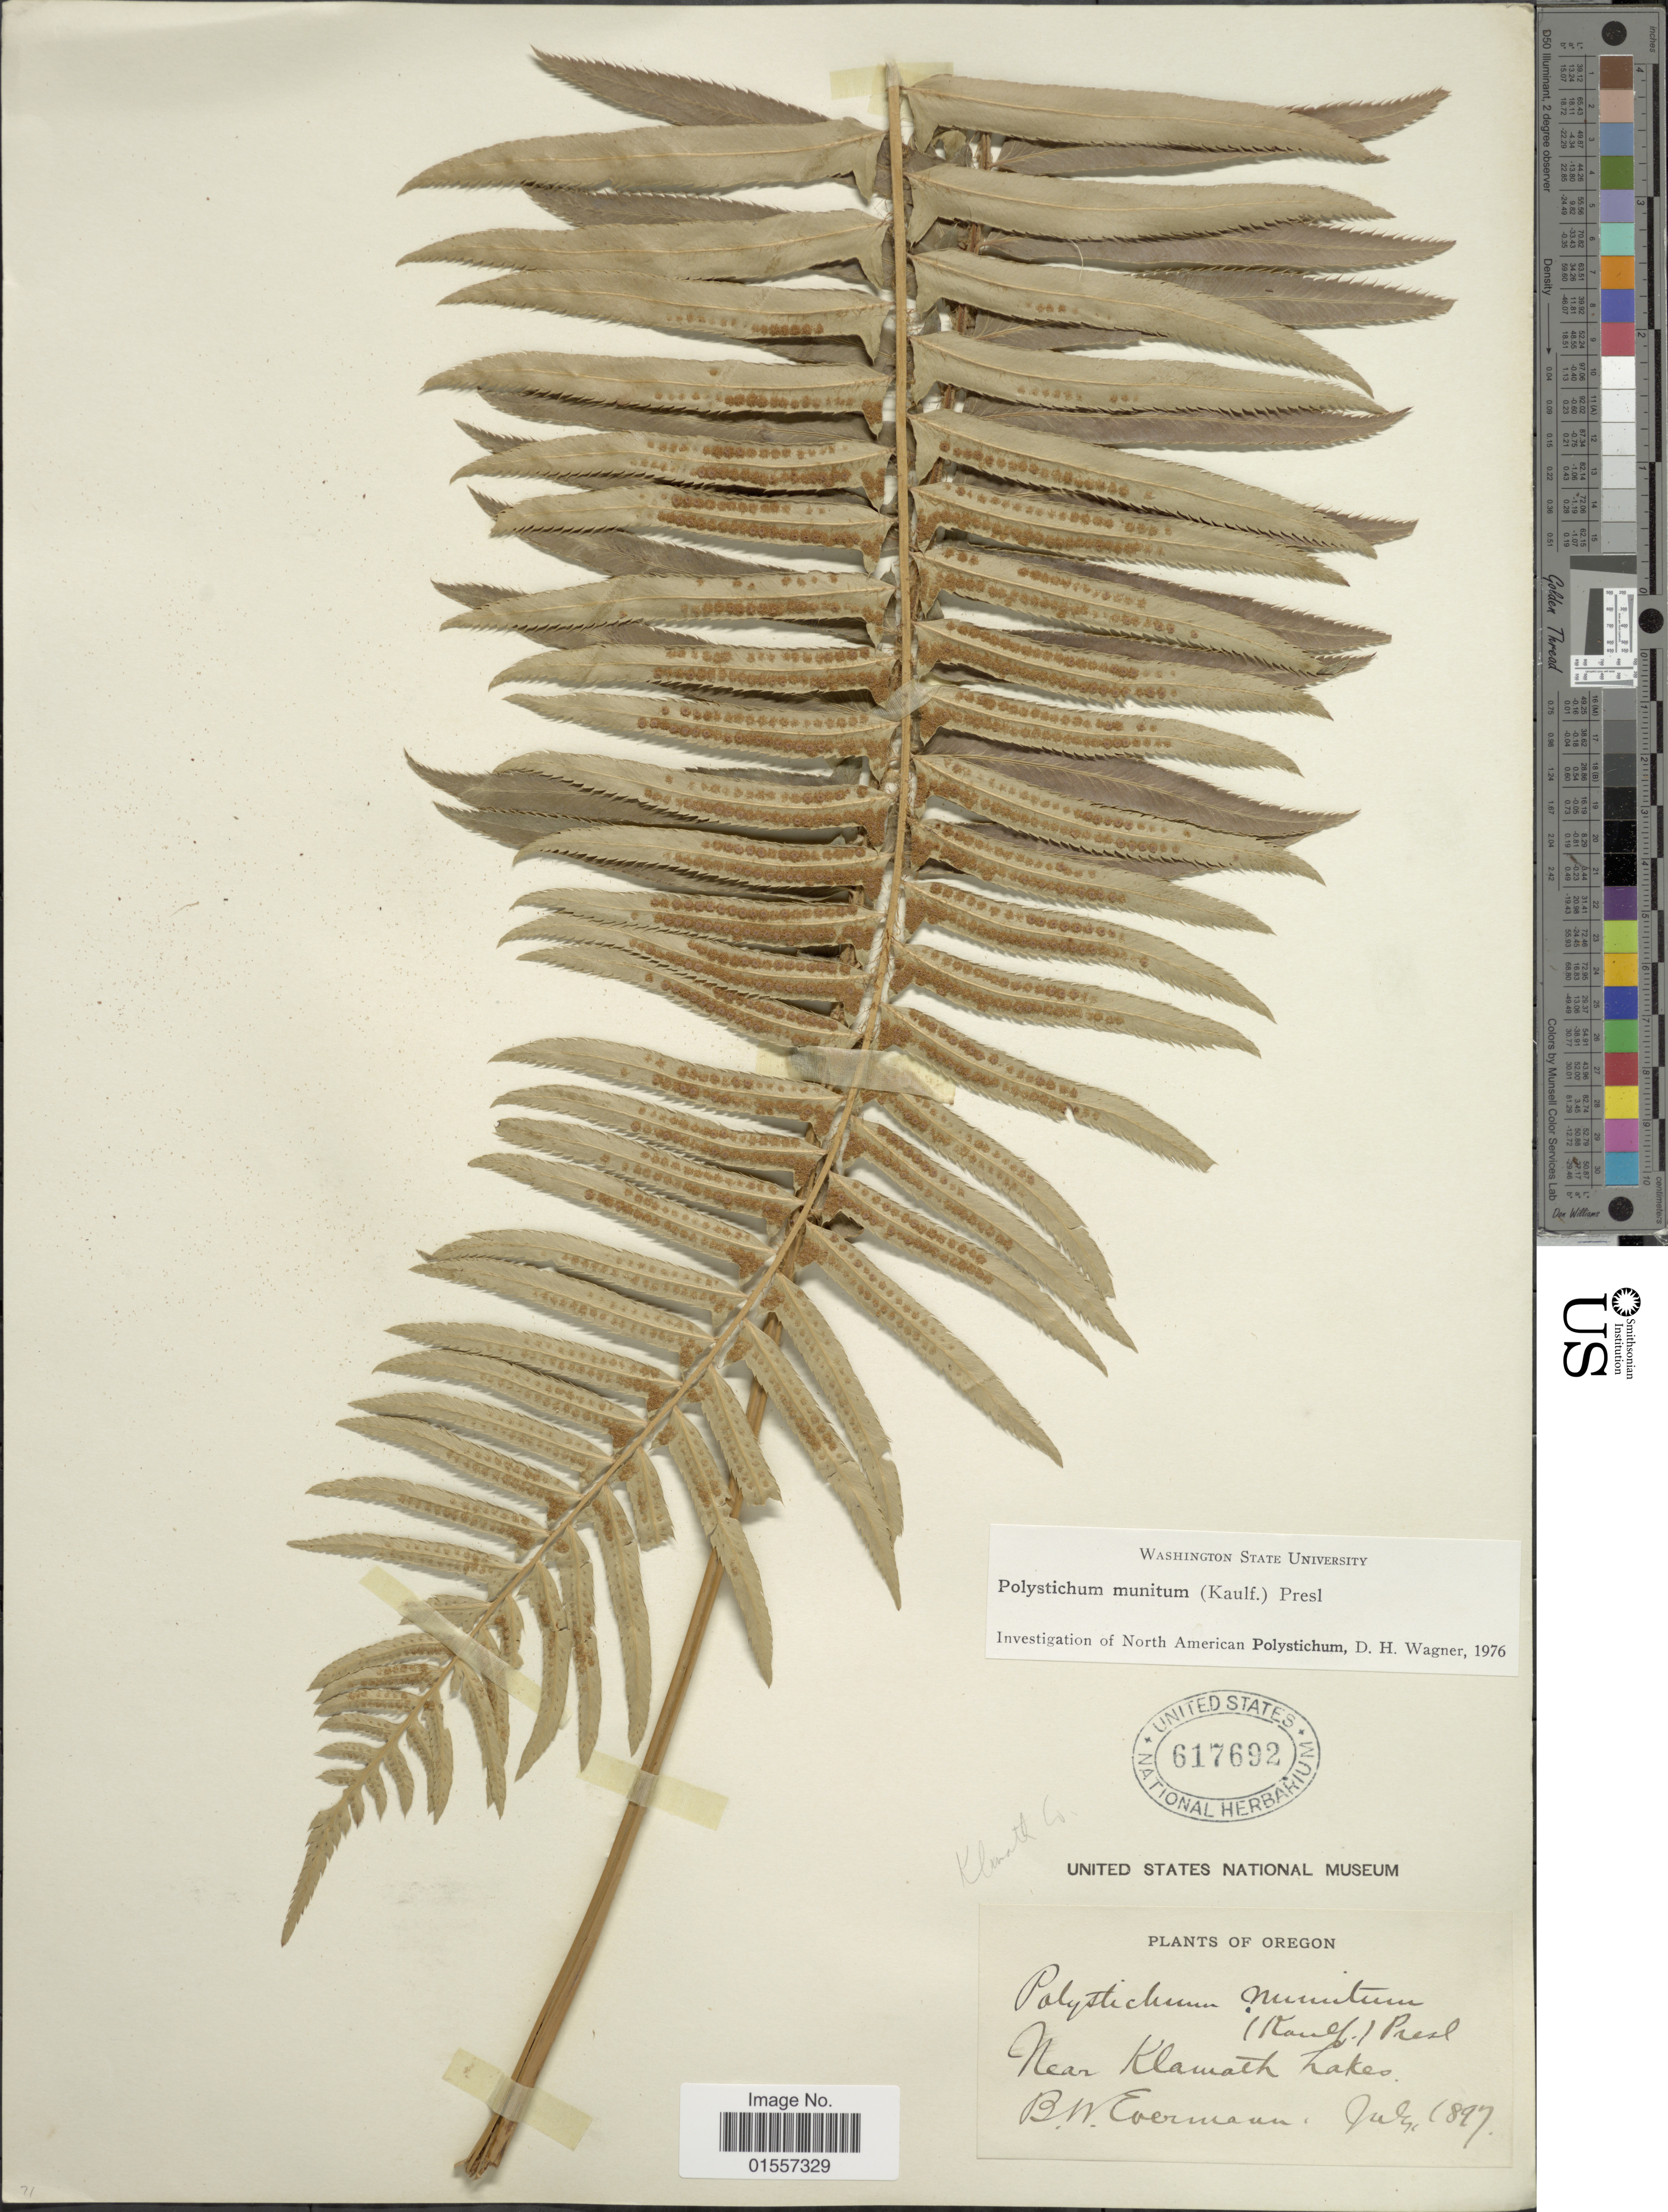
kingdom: Plantae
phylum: Tracheophyta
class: Polypodiopsida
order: Polypodiales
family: Dryopteridaceae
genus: Polystichum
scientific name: Polystichum munitum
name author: (Kaulf.) C. Presl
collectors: B. W. Evermann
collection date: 1897-07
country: United States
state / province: Oregon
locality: Oregon, near Klawatch Lakes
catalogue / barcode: US 617692